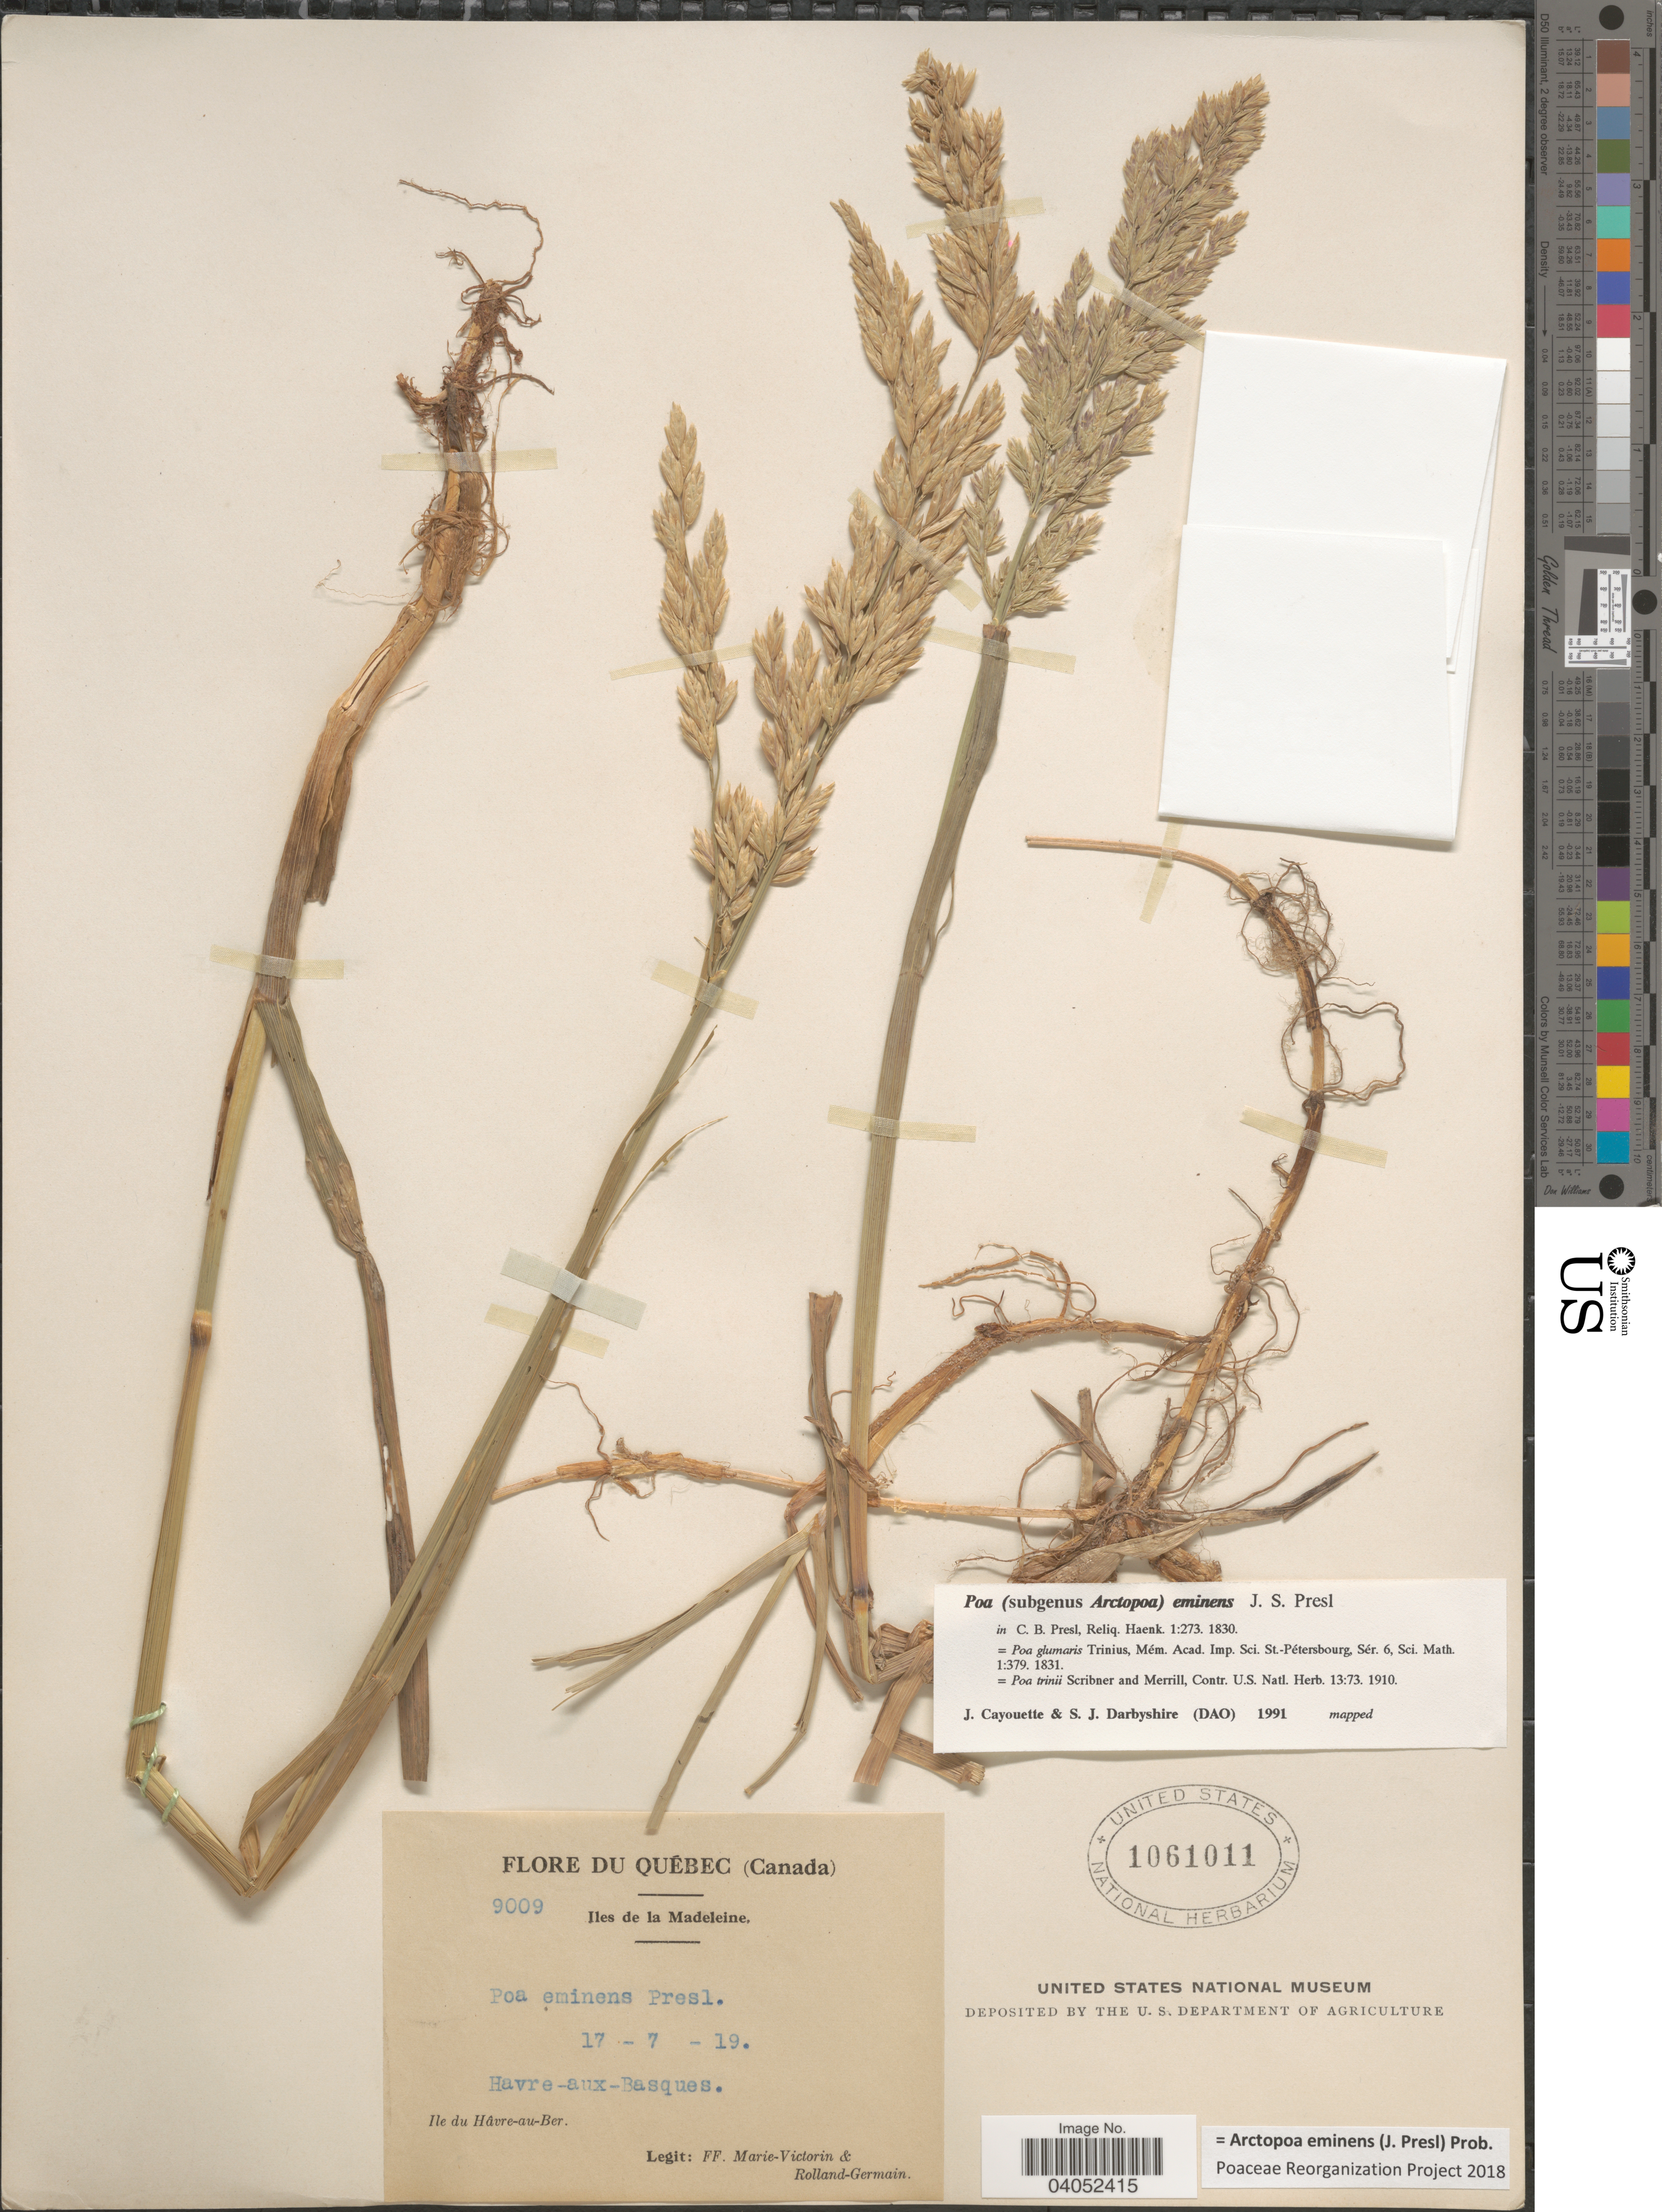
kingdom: Plantae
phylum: Tracheophyta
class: Liliopsida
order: Poales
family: Poaceae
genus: Arctopoa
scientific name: Arctopoa eminens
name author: (J. Presl) Prob.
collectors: F. Marie-Victorin & Rolland-Germain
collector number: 9009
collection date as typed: Transcribed d/m/y: 17/7/19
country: Canada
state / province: Quebec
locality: Iles de la Madeleine. Havre-aux-Basques. Ile du Hâvre-au-Ber.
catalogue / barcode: US 1061011